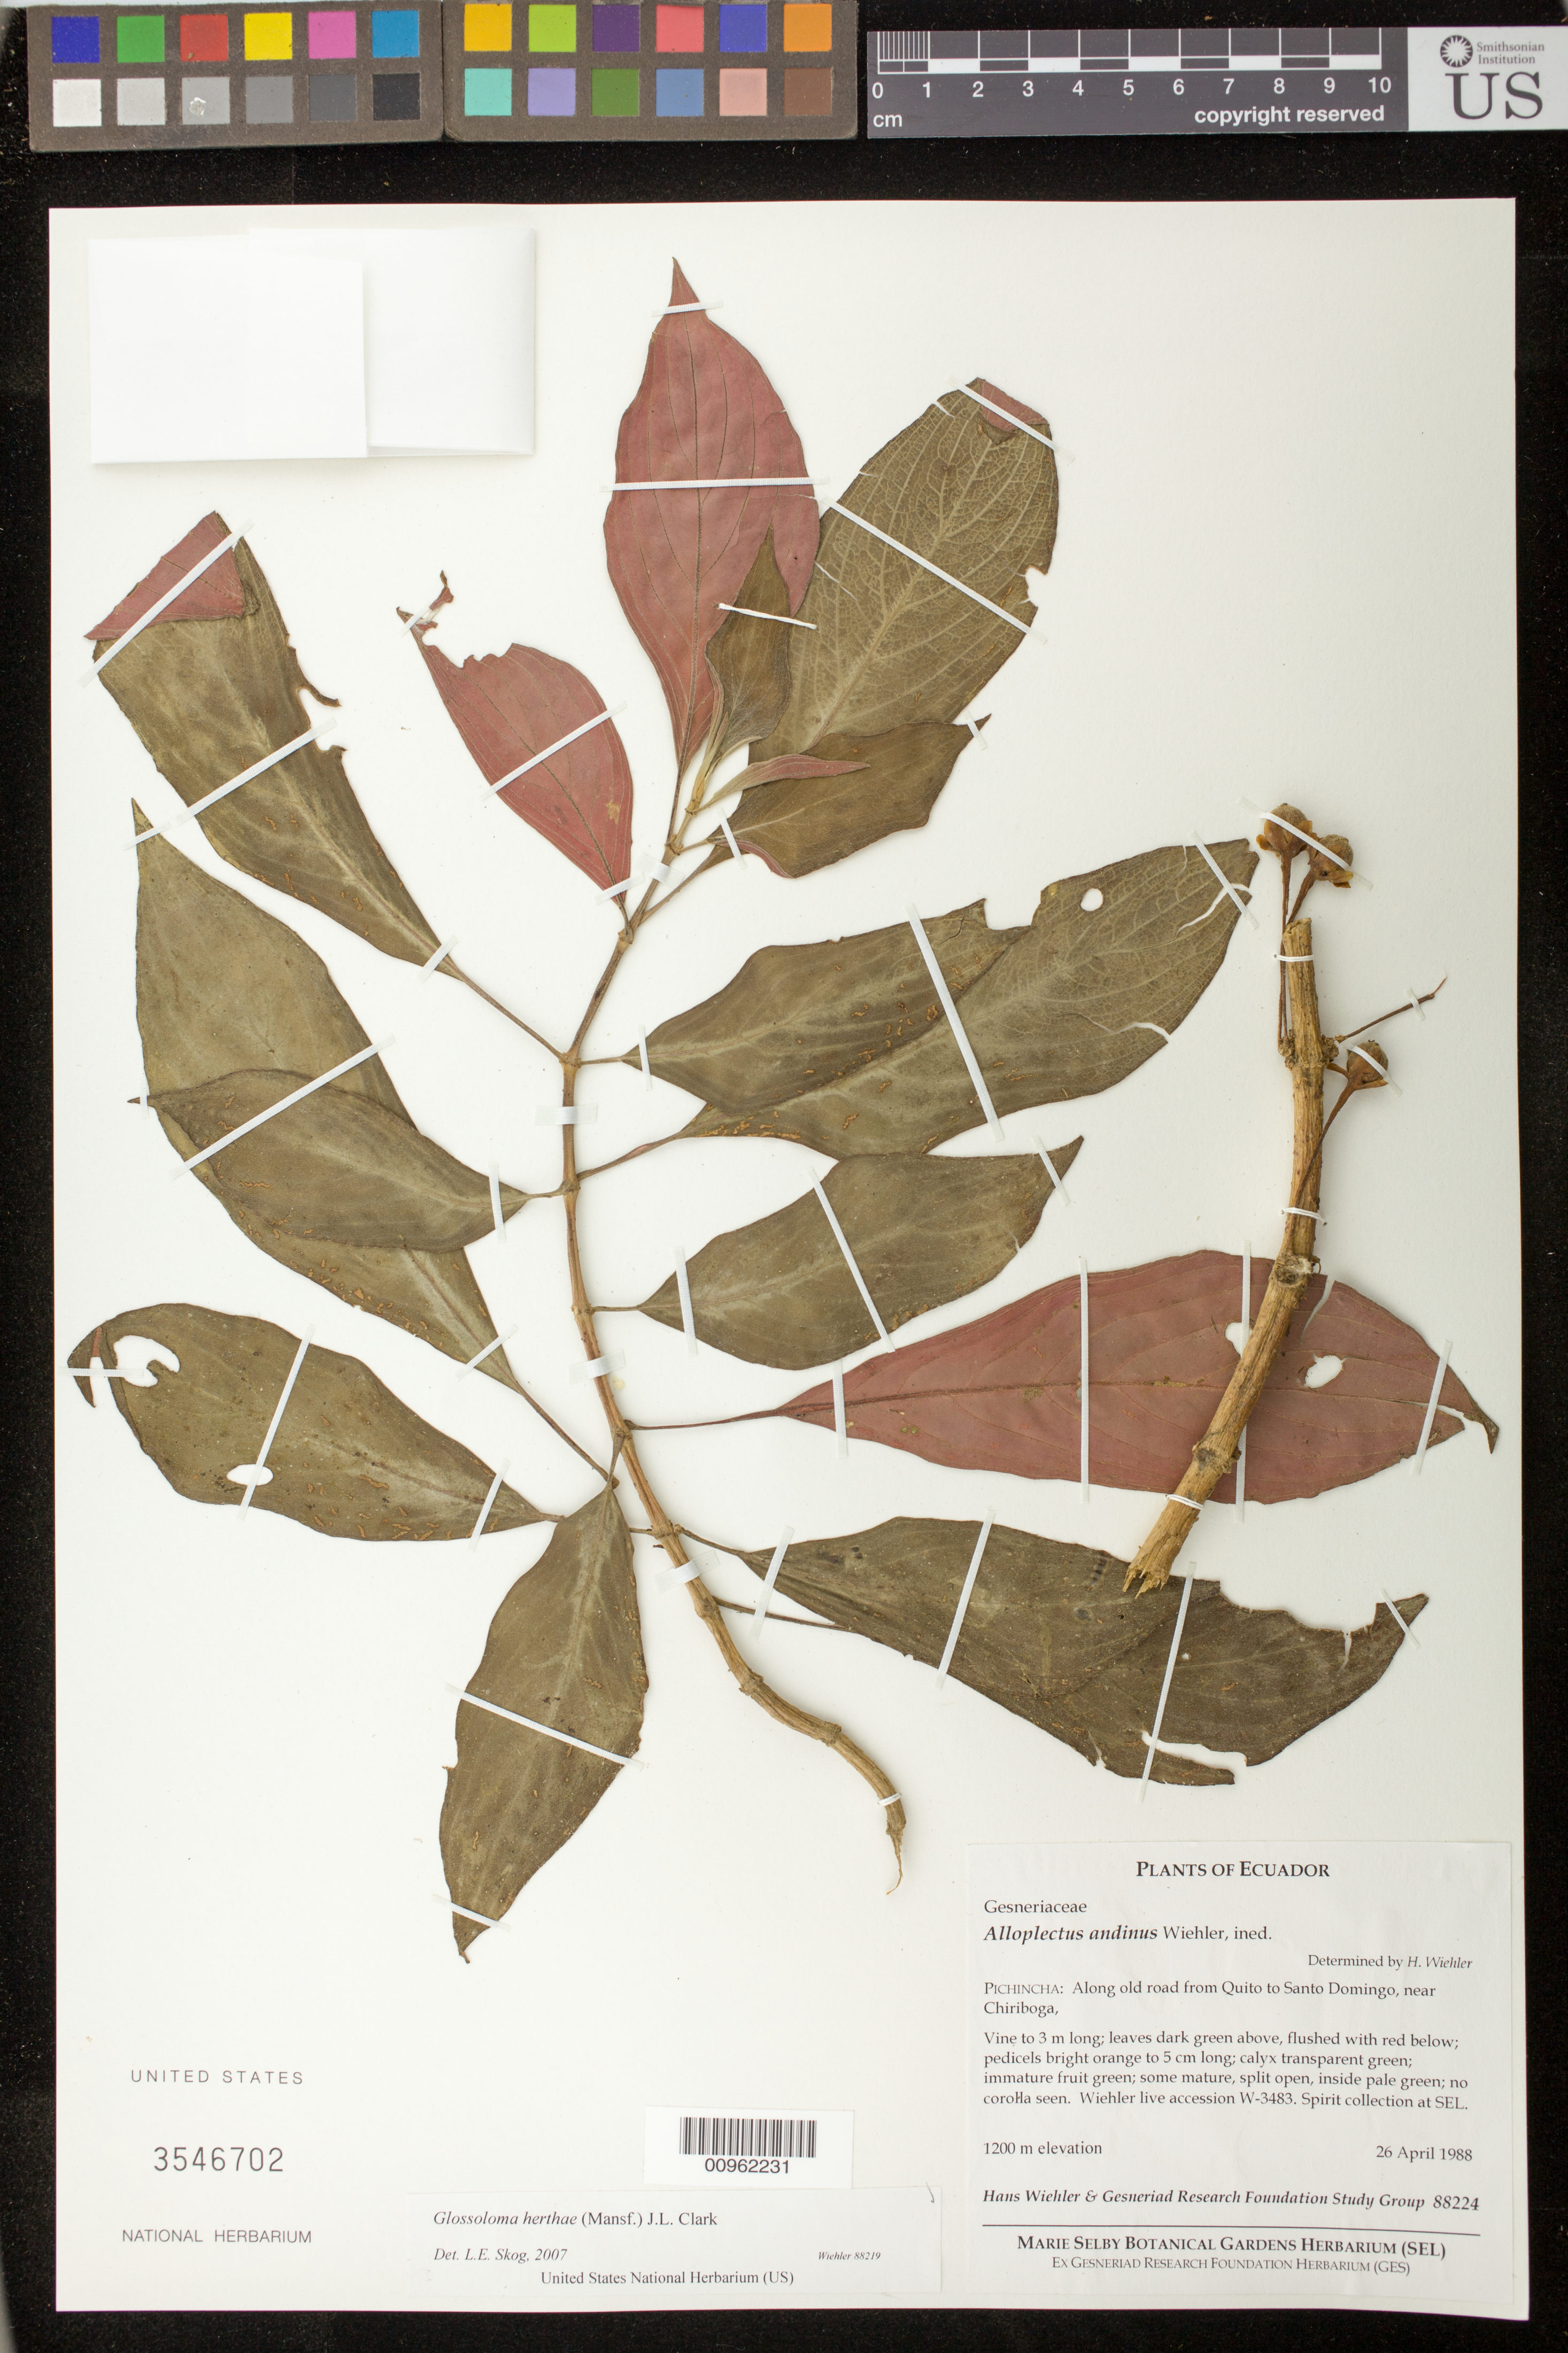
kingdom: Plantae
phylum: Tracheophyta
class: Magnoliopsida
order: Lamiales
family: Gesneriaceae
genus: Glossoloma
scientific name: Glossoloma herthae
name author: (Mansf.) J.L. Clark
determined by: Skog, Laurence E.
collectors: H. J. Wiehler & GRF Study Group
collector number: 88224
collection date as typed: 26 Apr 1988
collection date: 1988-04-26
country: Ecuador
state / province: Pichincha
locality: Pichincha: along old road from Quito to Santo Domingo, near Chiriboga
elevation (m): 1200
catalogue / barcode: US 3546702